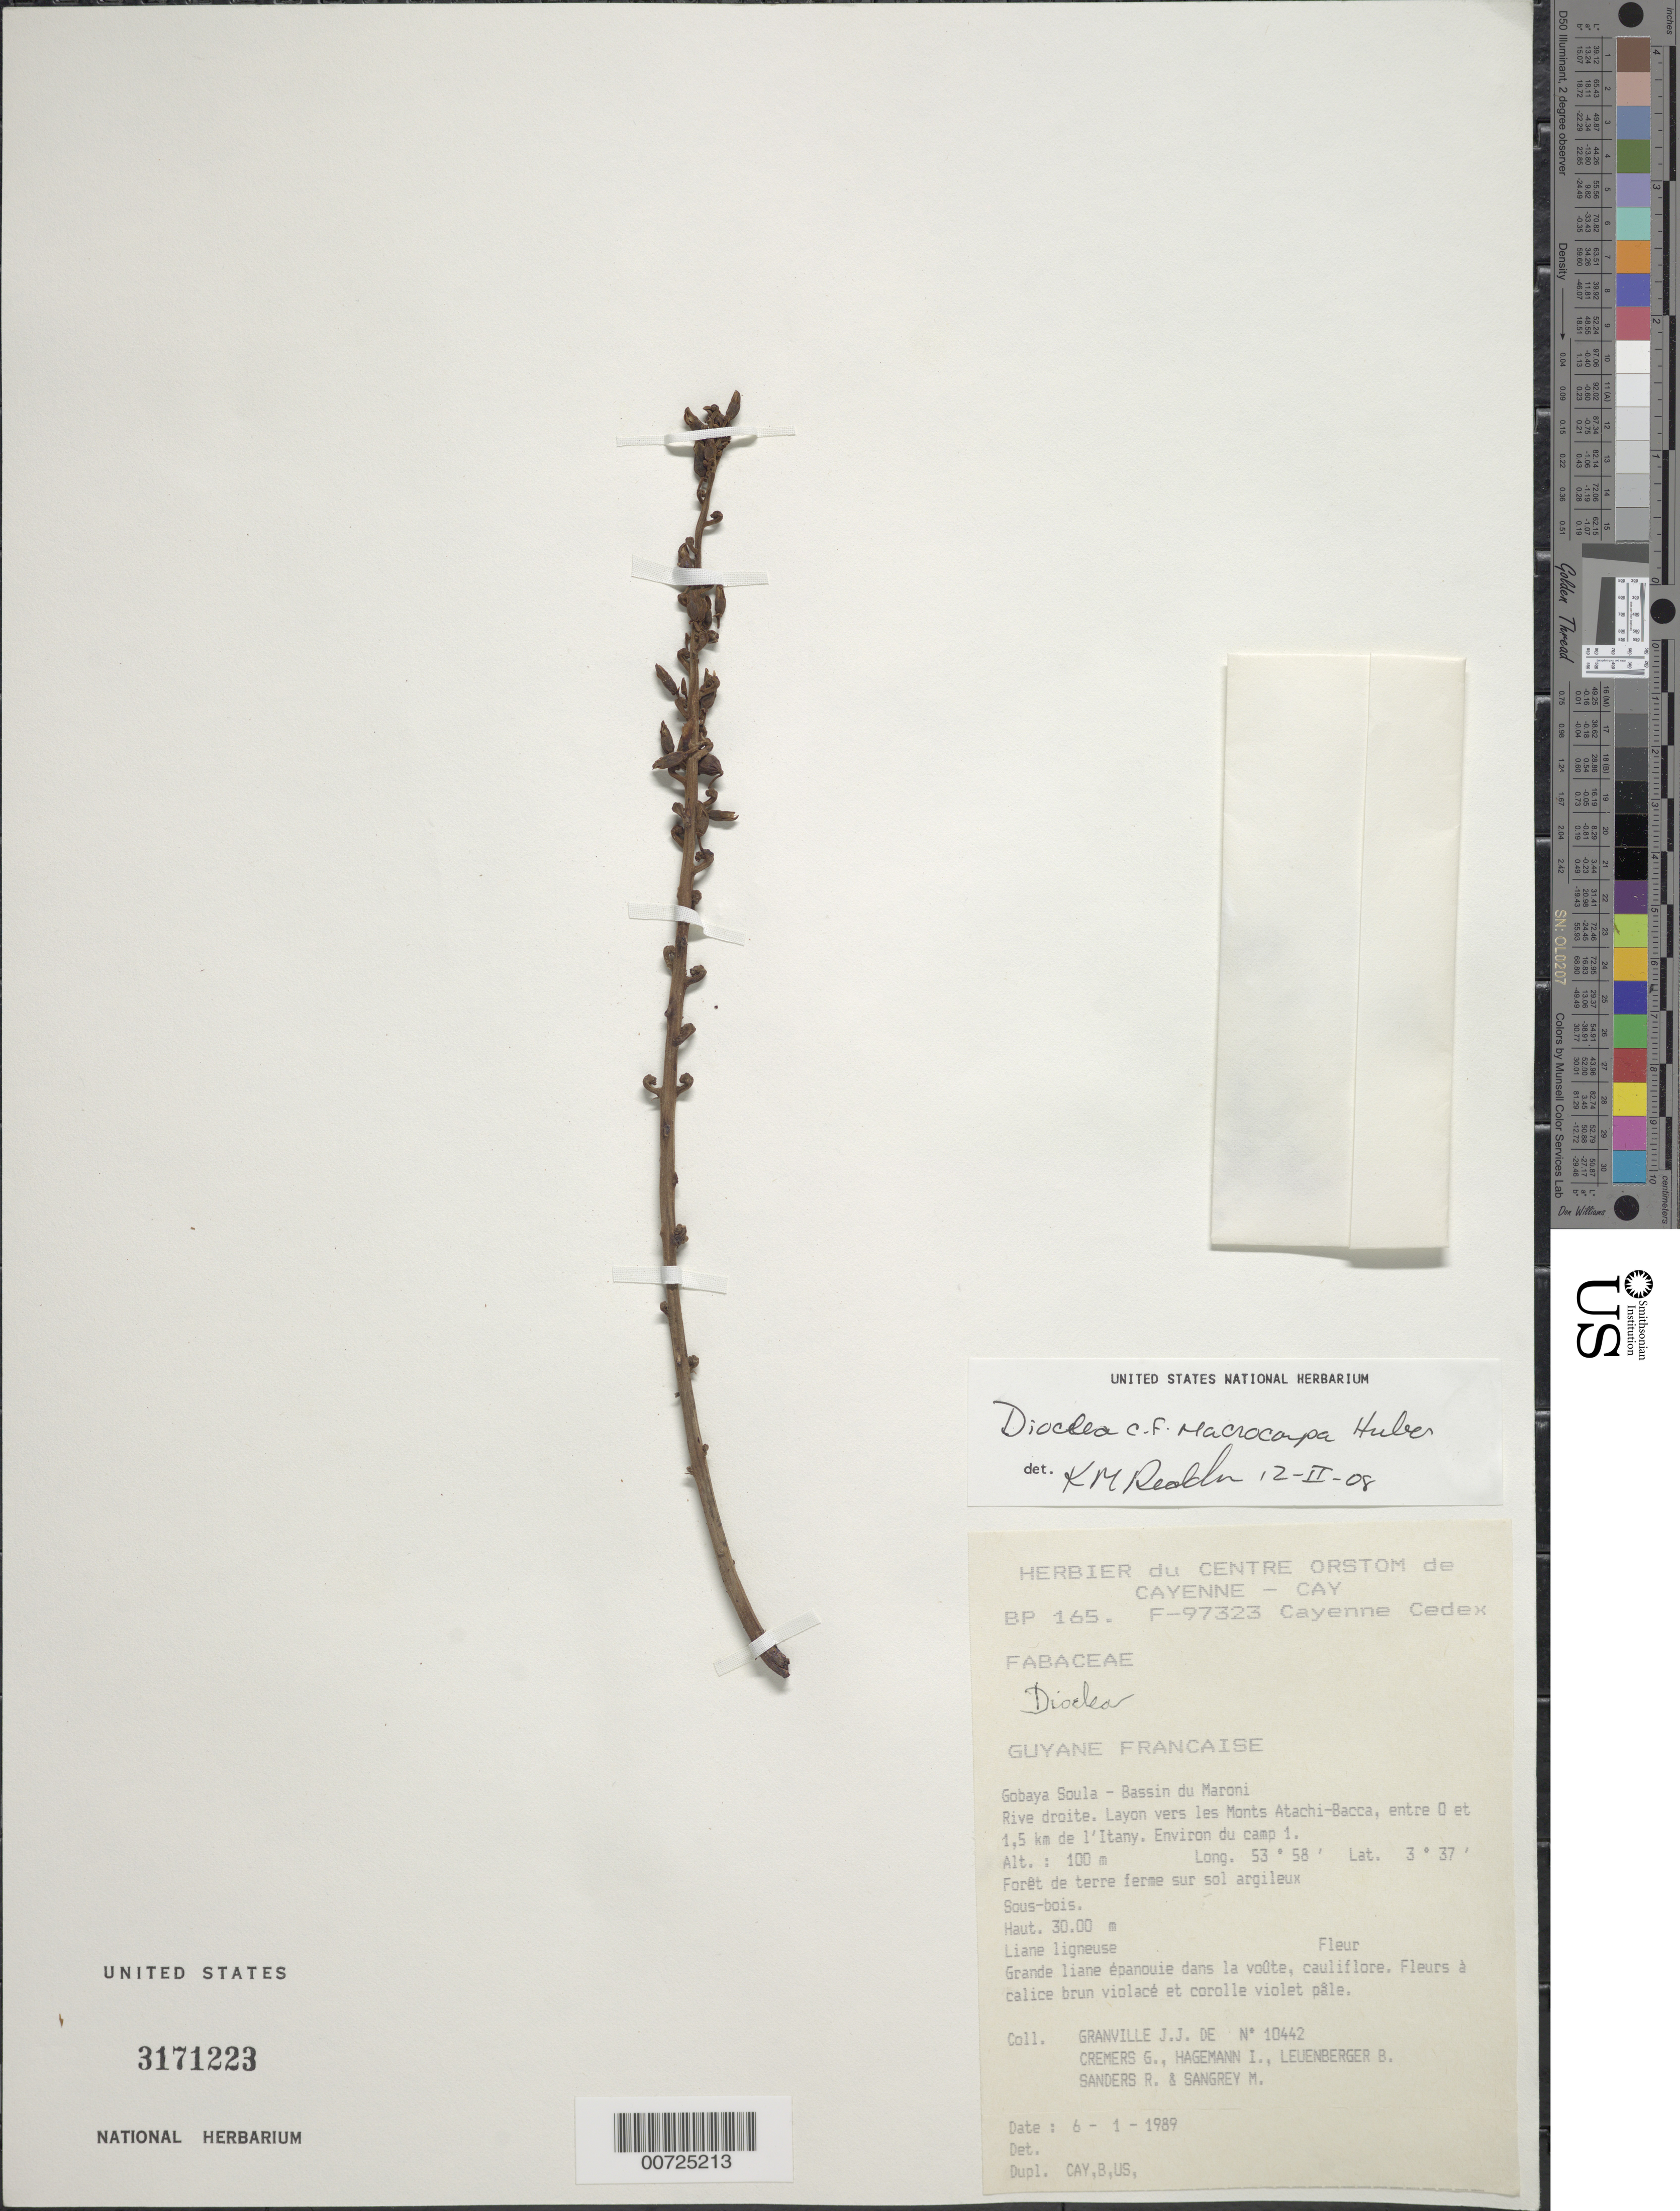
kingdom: Plantae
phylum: Tracheophyta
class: Magnoliopsida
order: Fabales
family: Fabaceae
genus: Macropsychanthus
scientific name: Macropsychanthus macrocarpus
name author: (Huber) L.P. Queiroz & Snak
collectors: J.-J. de Granville, G. Cremers, J. Hagemann, B. E. Leuenberger & M. S. Sangrey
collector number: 10442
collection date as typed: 6-Jan-89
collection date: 1989-01-06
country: French Guiana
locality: Gobaya Soula, Bassin du Maroni. Rive droit. Layon vers les Monts Atachi-Bacca, entre 0 et 1.5km de l'Itany. Environ du camp 1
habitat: Foret de terre ferme sur sol argileux. Sous-bois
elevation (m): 100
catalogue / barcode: US 3171223